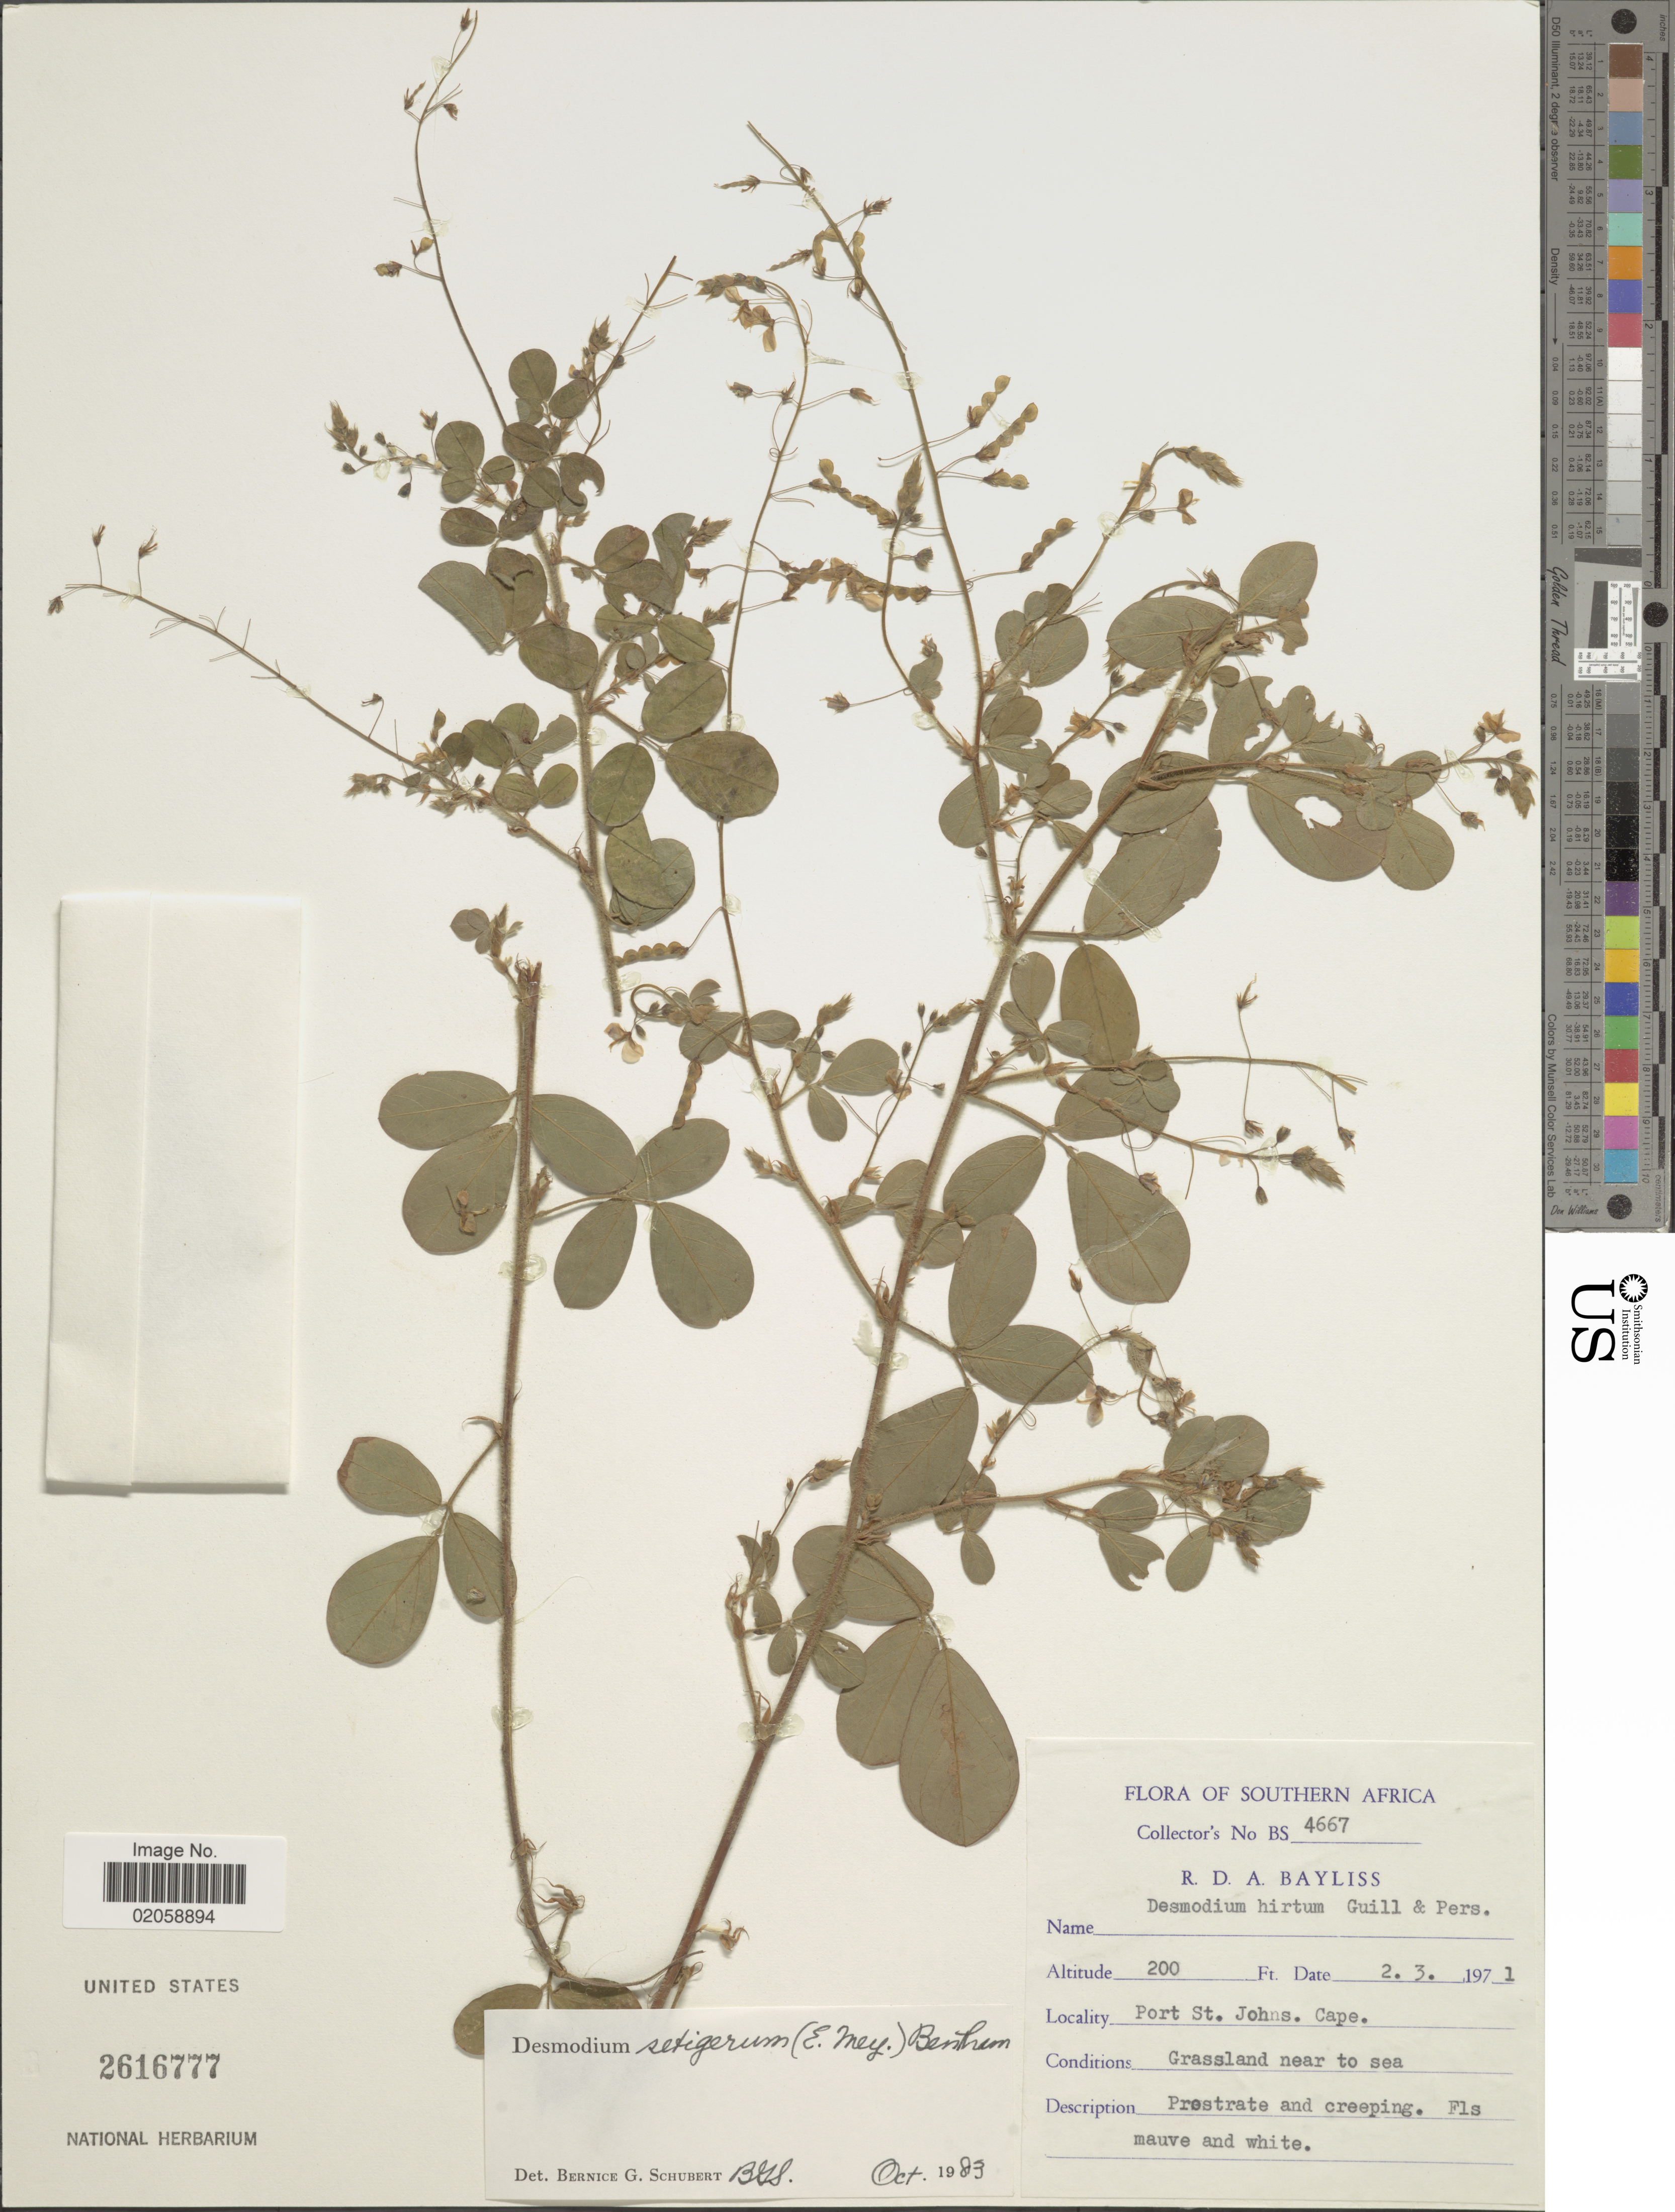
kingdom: Plantae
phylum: Tracheophyta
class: Magnoliopsida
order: Fabales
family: Fabaceae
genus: Grona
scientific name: Grona setigera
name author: (E. Mey.) H. Ohashi & K. Ohashi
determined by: Strong, Mark T., (BOT), Smithsonian Institution - National Museum of Natural History (UNITED STATES)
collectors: R. Bayliss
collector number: BS4667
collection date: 1971-03-02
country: South Africa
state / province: Eastern Cape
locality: Port St. Johns. Cape.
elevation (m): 61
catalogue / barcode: US 2616777